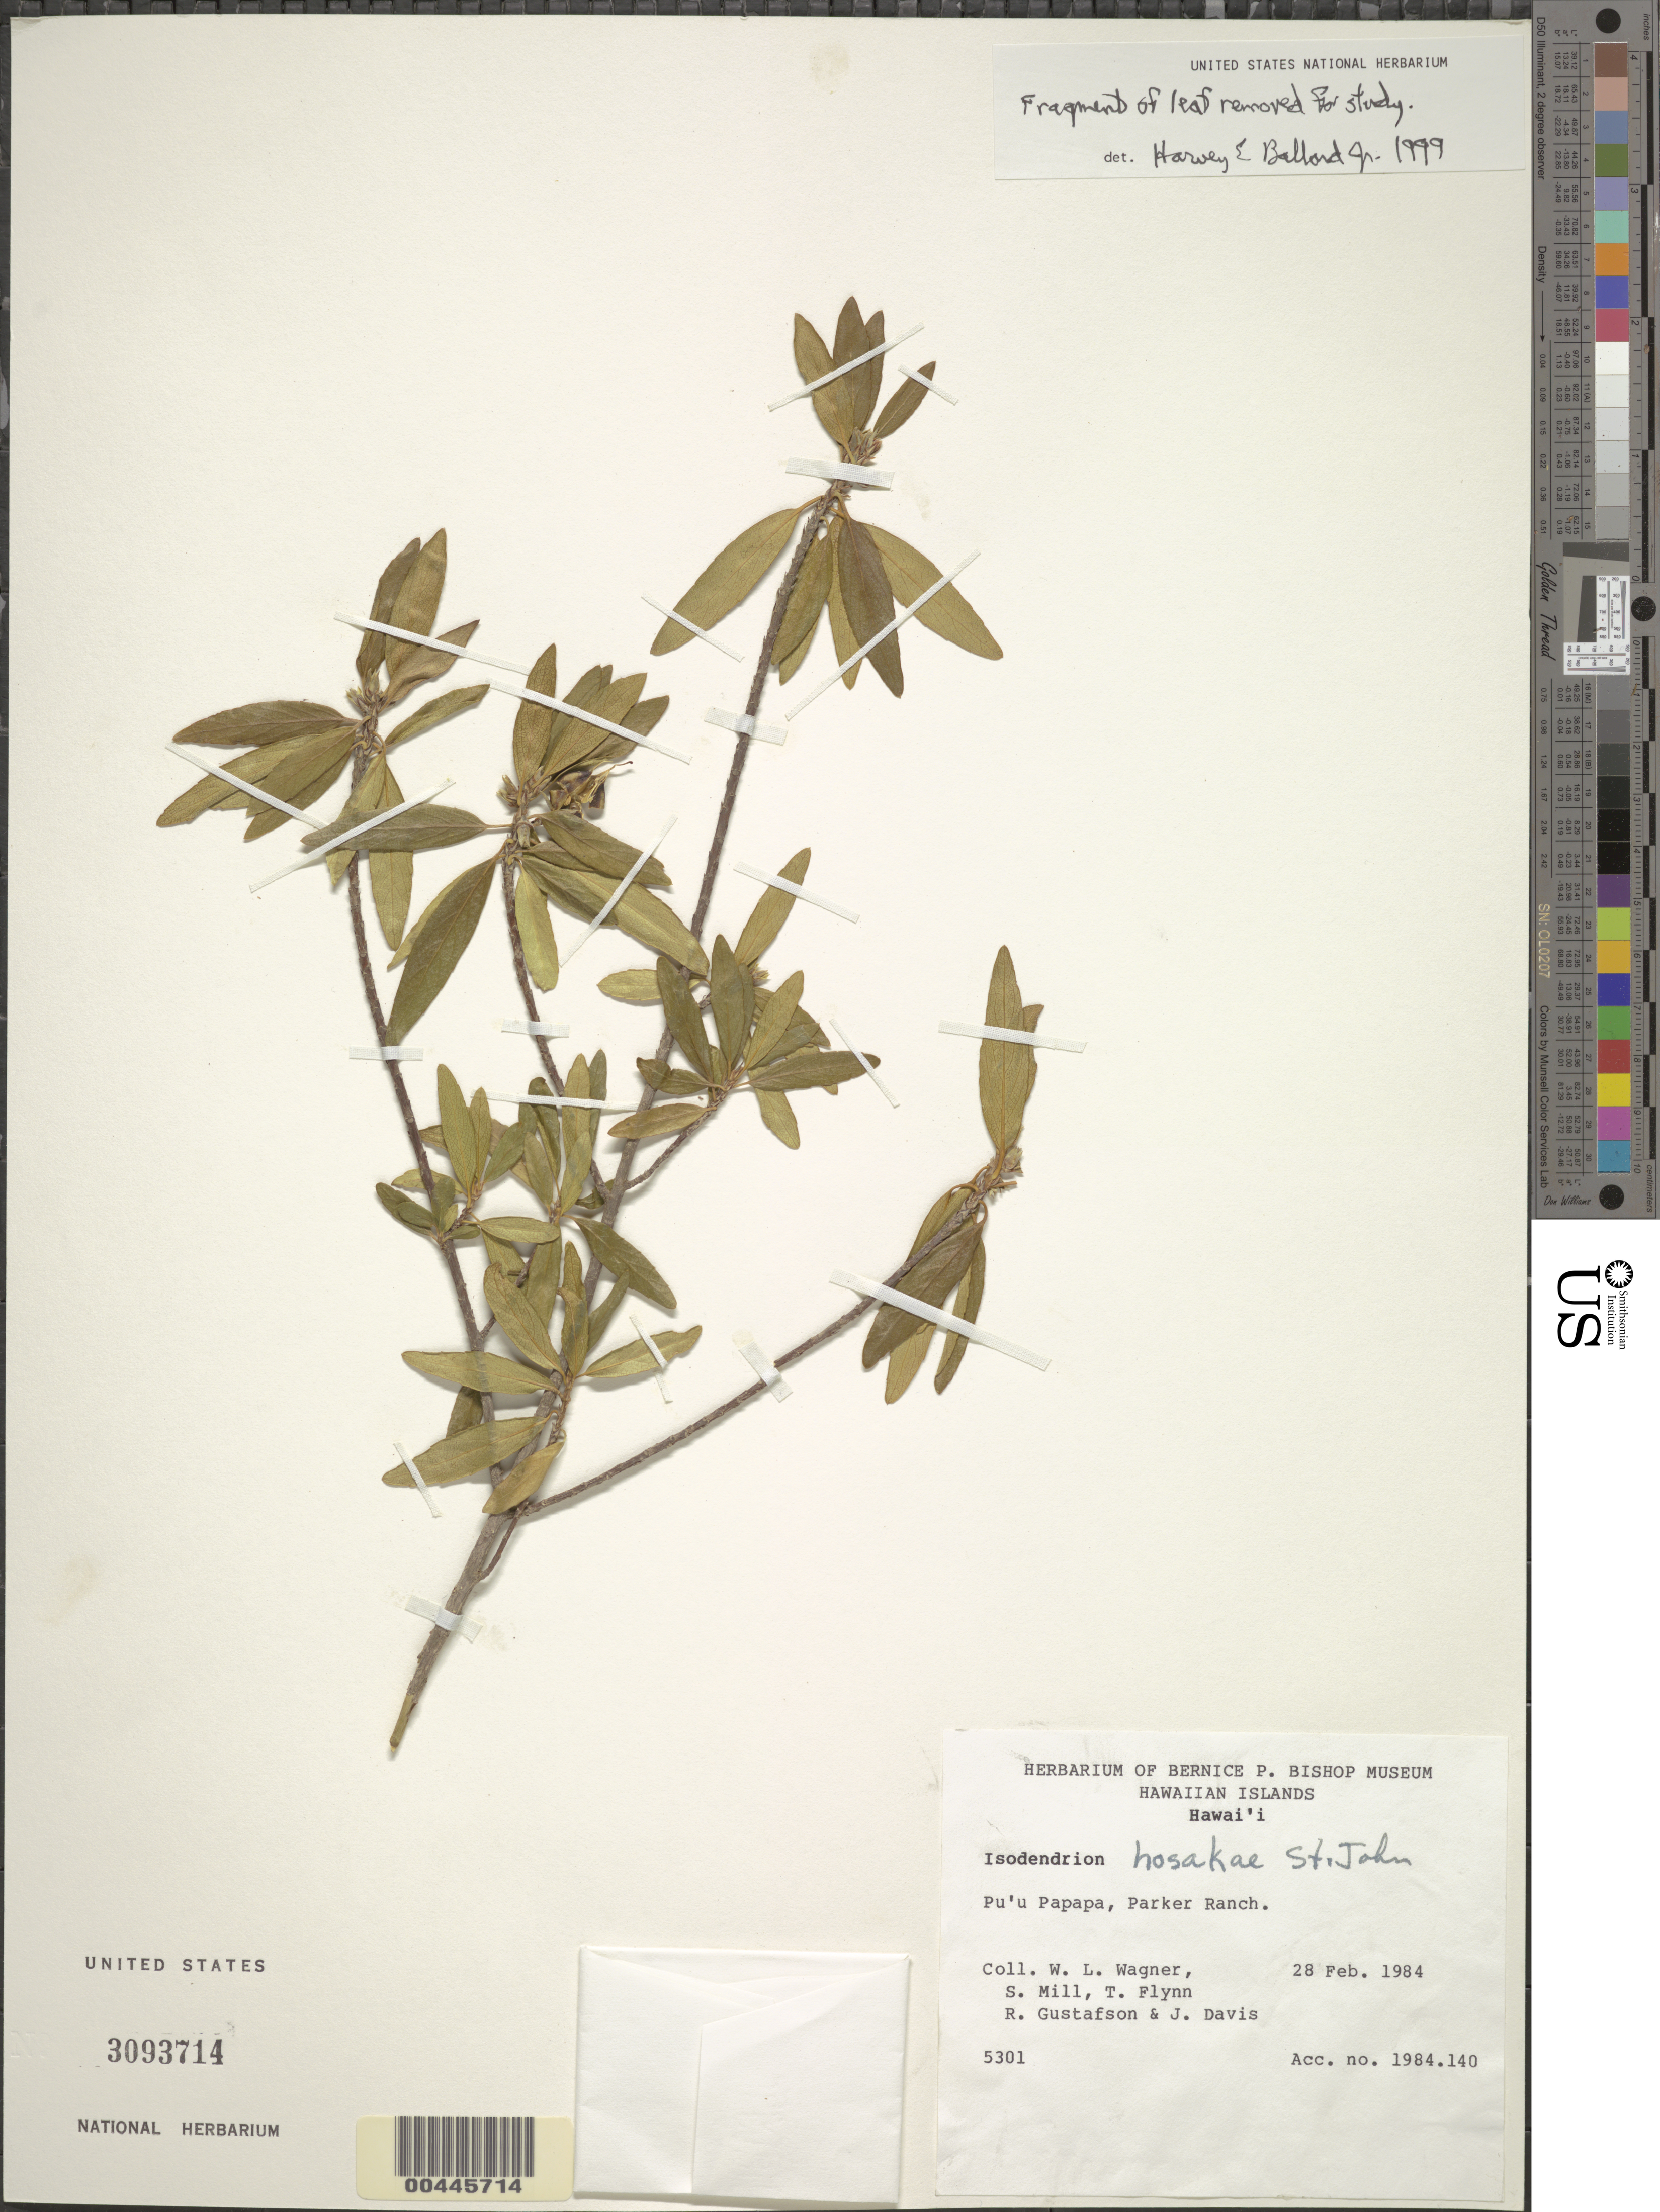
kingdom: Plantae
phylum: Tracheophyta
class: Magnoliopsida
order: Malpighiales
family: Violaceae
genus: Isodendrion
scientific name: Isodendrion hosakae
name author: H. St. John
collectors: W. L. Wagner, S. W. Miller, T. W. Flynn, R. Gustafson & J. Davis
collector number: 5301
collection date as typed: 28 Feb 1984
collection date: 1984-02-28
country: United States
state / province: Hawaii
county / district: Hawaii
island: Hawaii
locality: Pu'u Papapa, Parker Ranch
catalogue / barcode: US 3093714